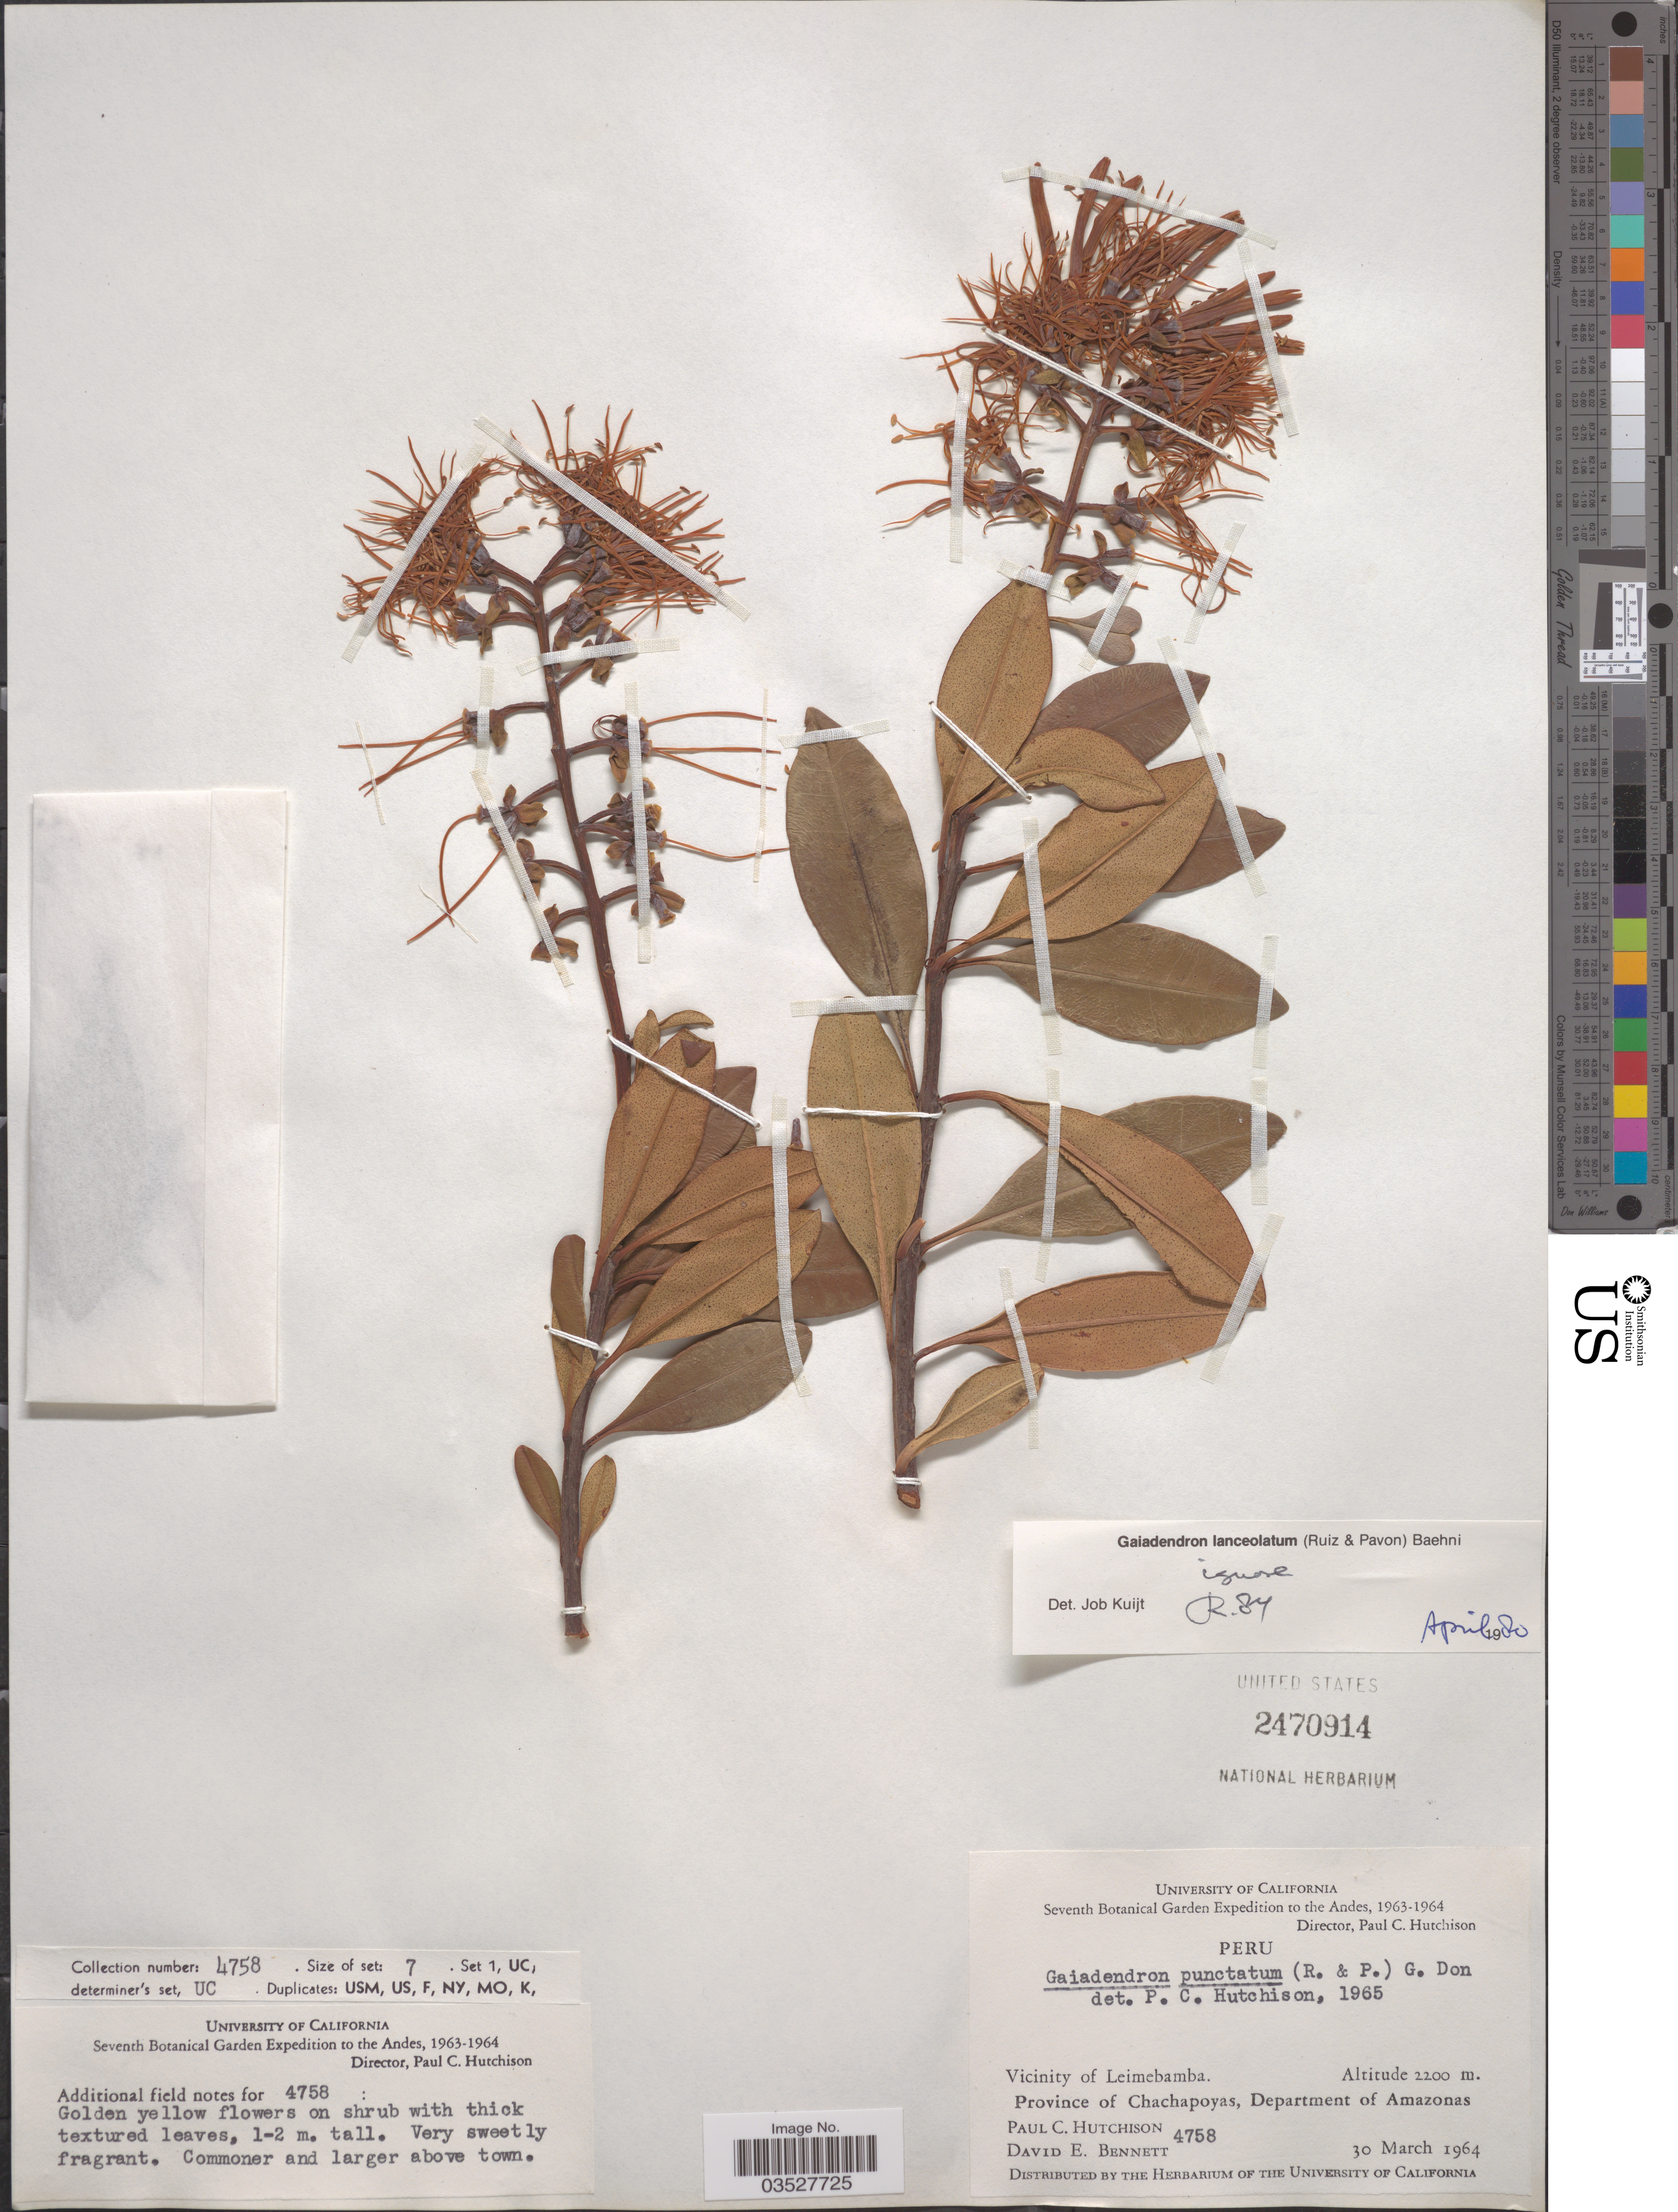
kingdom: Plantae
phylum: Tracheophyta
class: Magnoliopsida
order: Santalales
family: Loranthaceae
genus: Gaiadendron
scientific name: Gaiadendron punctatum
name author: (Ruiz & Pav.) G. Don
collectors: P. C. Hutchison & D. E. Bennett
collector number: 4758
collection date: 1964-03-30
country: Peru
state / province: Amazonas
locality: Andes. Vicinity of Leimebamba. Province of Chachapoyas, Department of Amazonas.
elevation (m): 2200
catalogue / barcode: US 2470914